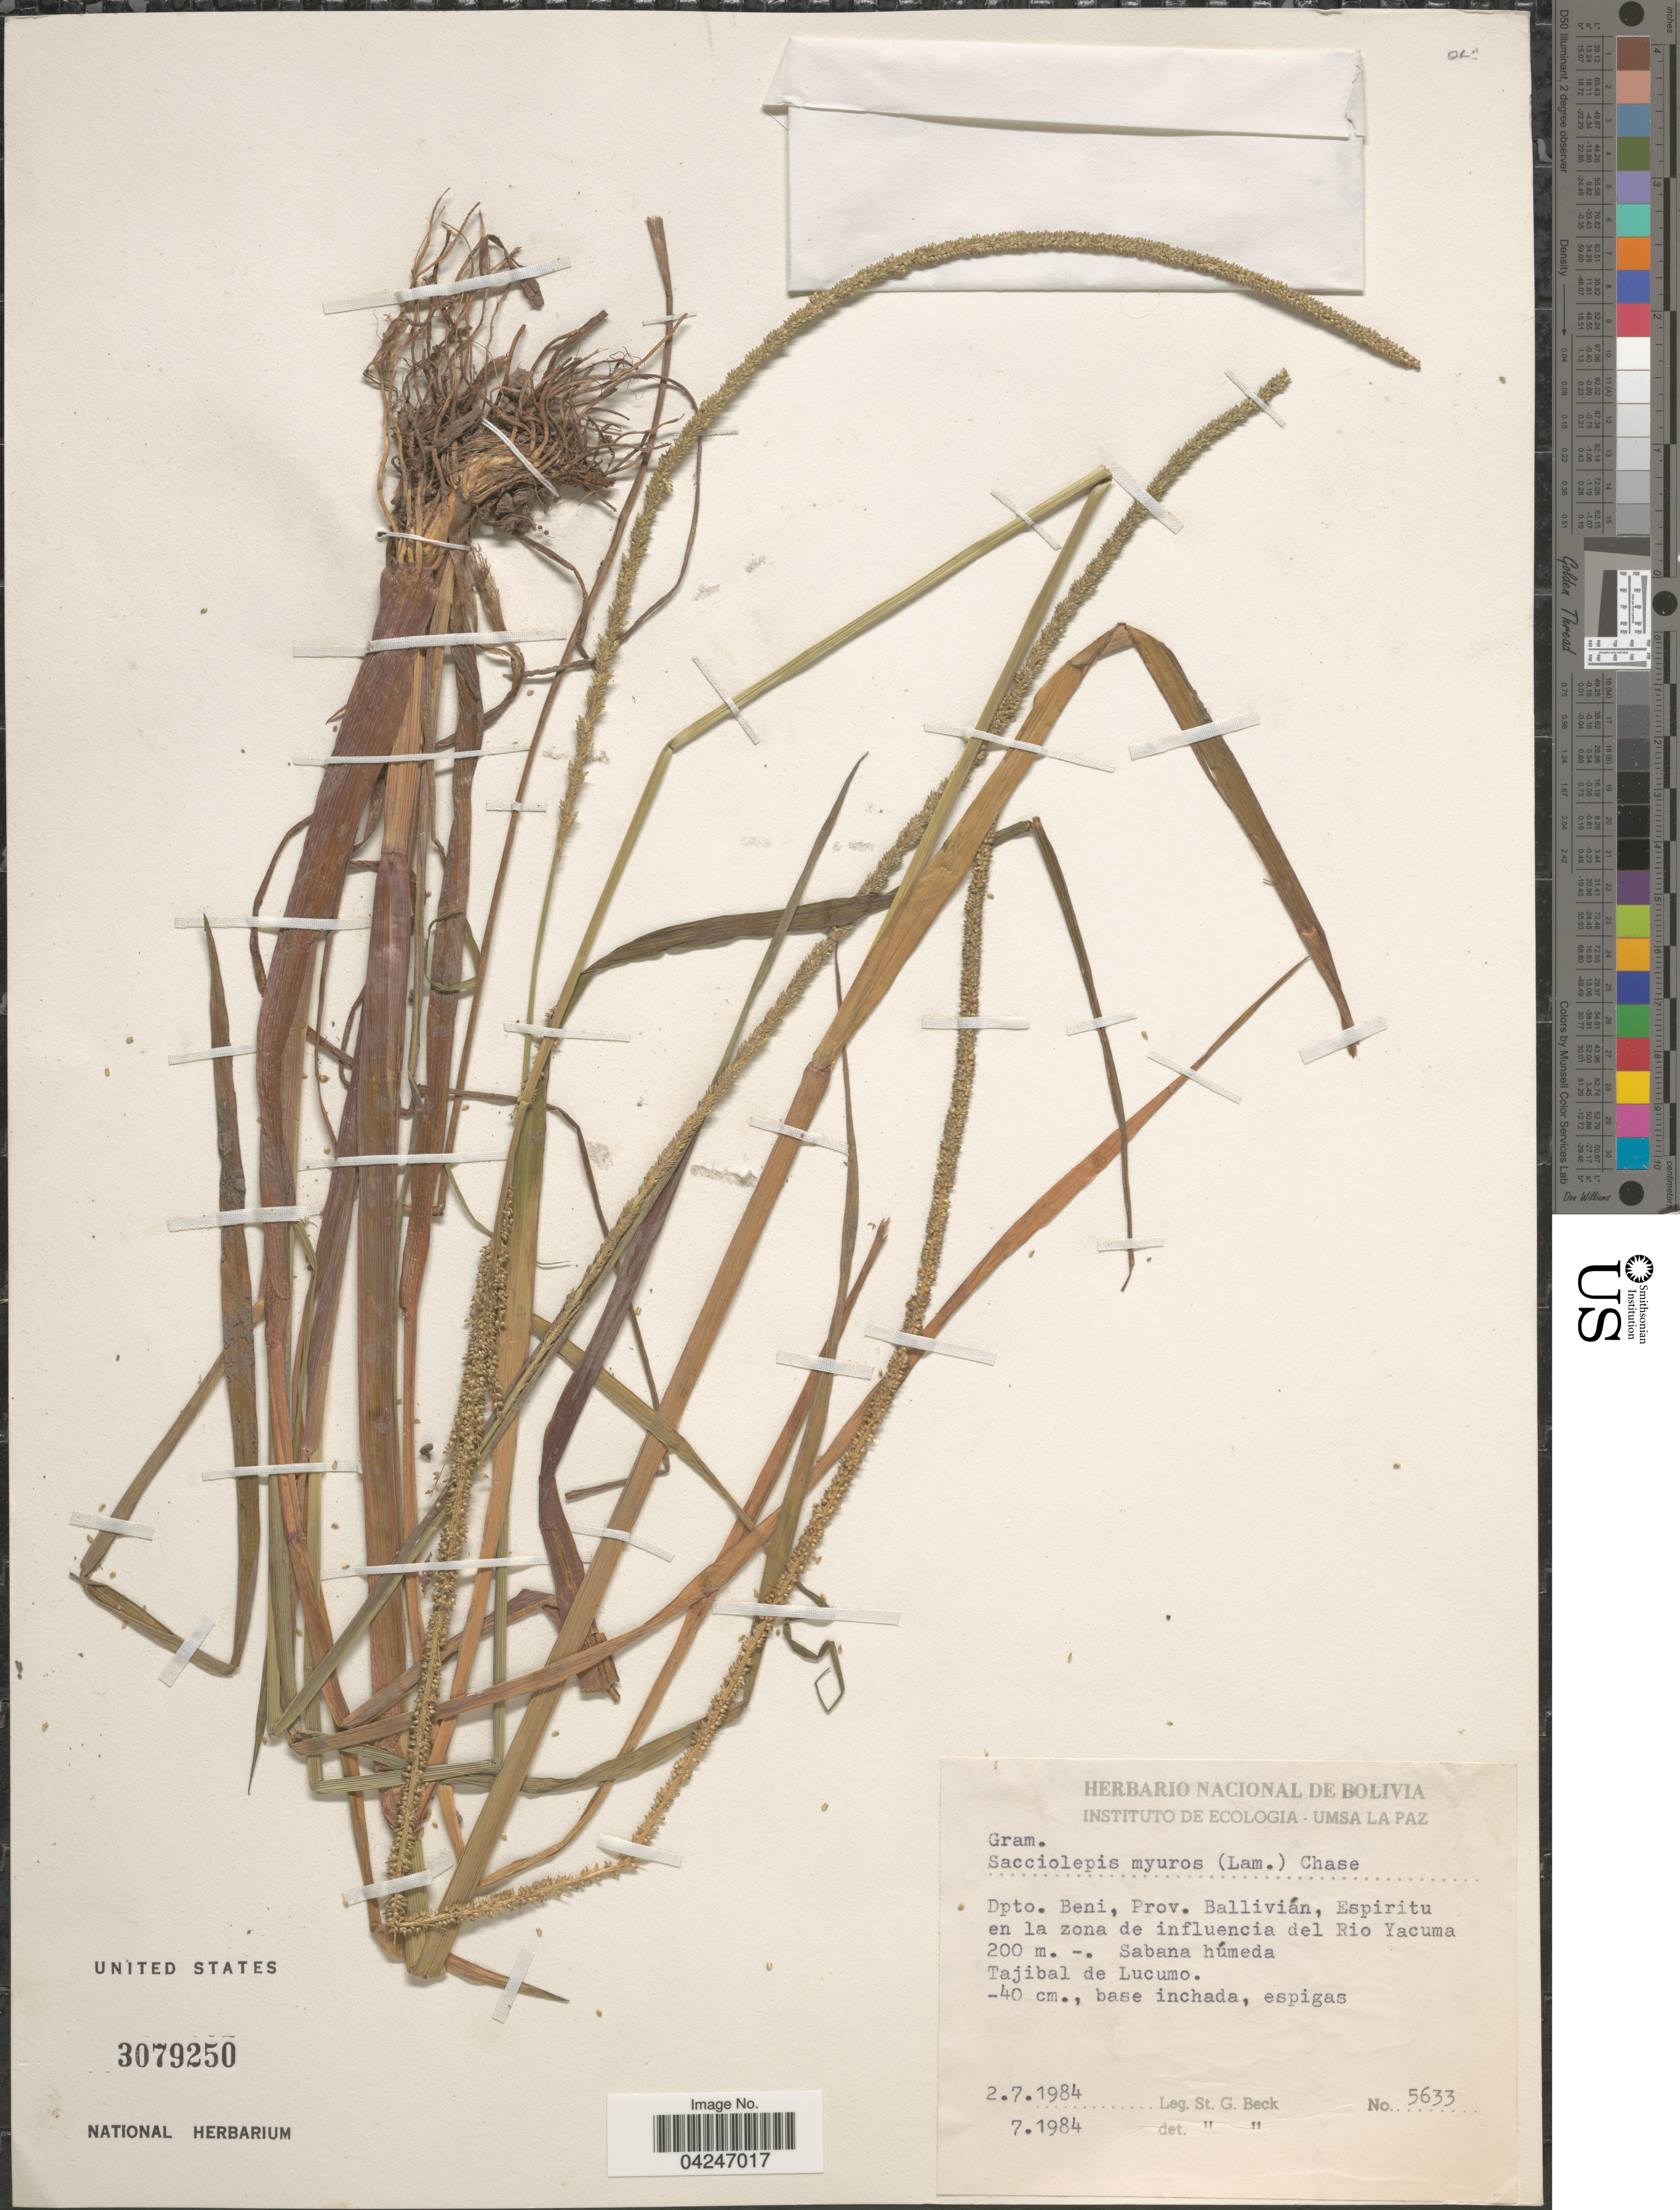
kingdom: Plantae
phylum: Tracheophyta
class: Liliopsida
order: Poales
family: Poaceae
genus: Sacciolepis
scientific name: Sacciolepis myuros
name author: (Lam.) Chase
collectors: S. G. Beck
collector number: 5633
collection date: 1984-07-02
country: Bolivia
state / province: Beni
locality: Dpto. Beni, Prov. Ballivián, Espiritu en la zona de influencia del Rio Yacuma. Sabana húmeda Tajibal de Lucumo.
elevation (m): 200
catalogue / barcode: US 3079250